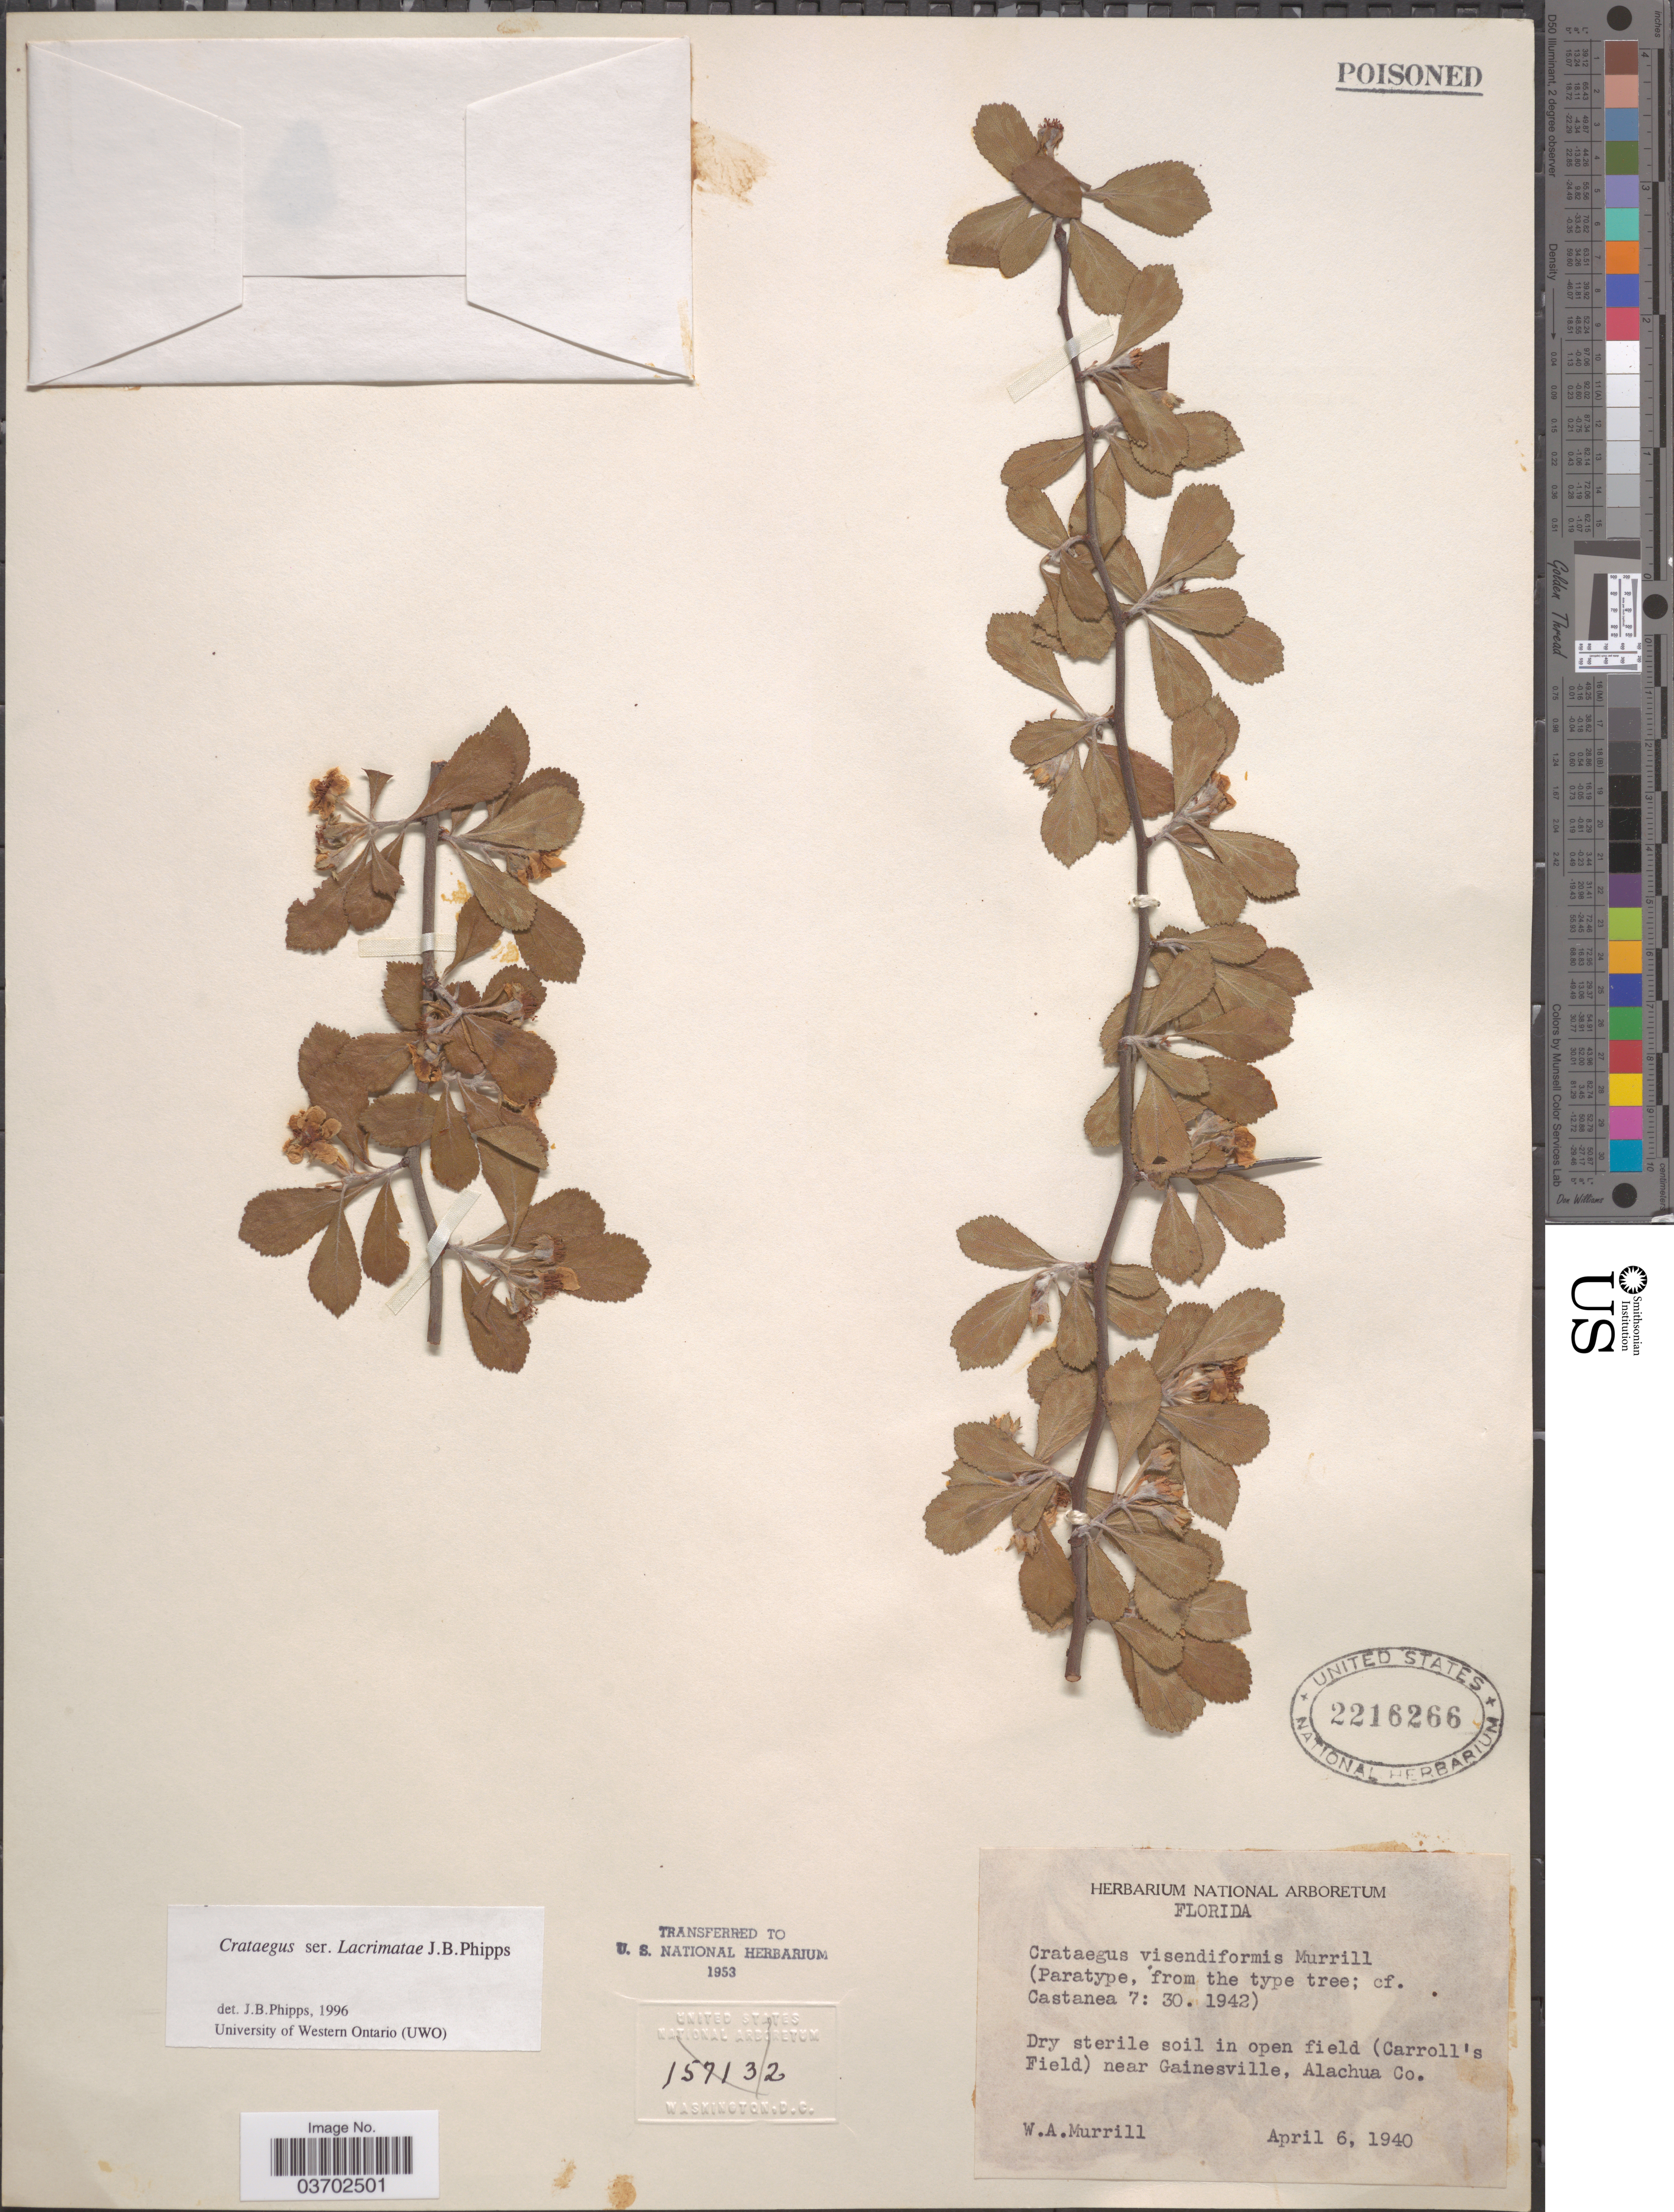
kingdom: Plantae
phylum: Tracheophyta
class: Magnoliopsida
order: Rosales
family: Rosaceae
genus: Crataegus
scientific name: Crataegus visendiformis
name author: Murrill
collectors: W. A. Murrill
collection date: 1940-04-06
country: United States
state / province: Florida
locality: In open field (Carroll's Field) near Gainesville, Alachua Co.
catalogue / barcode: US 2216266